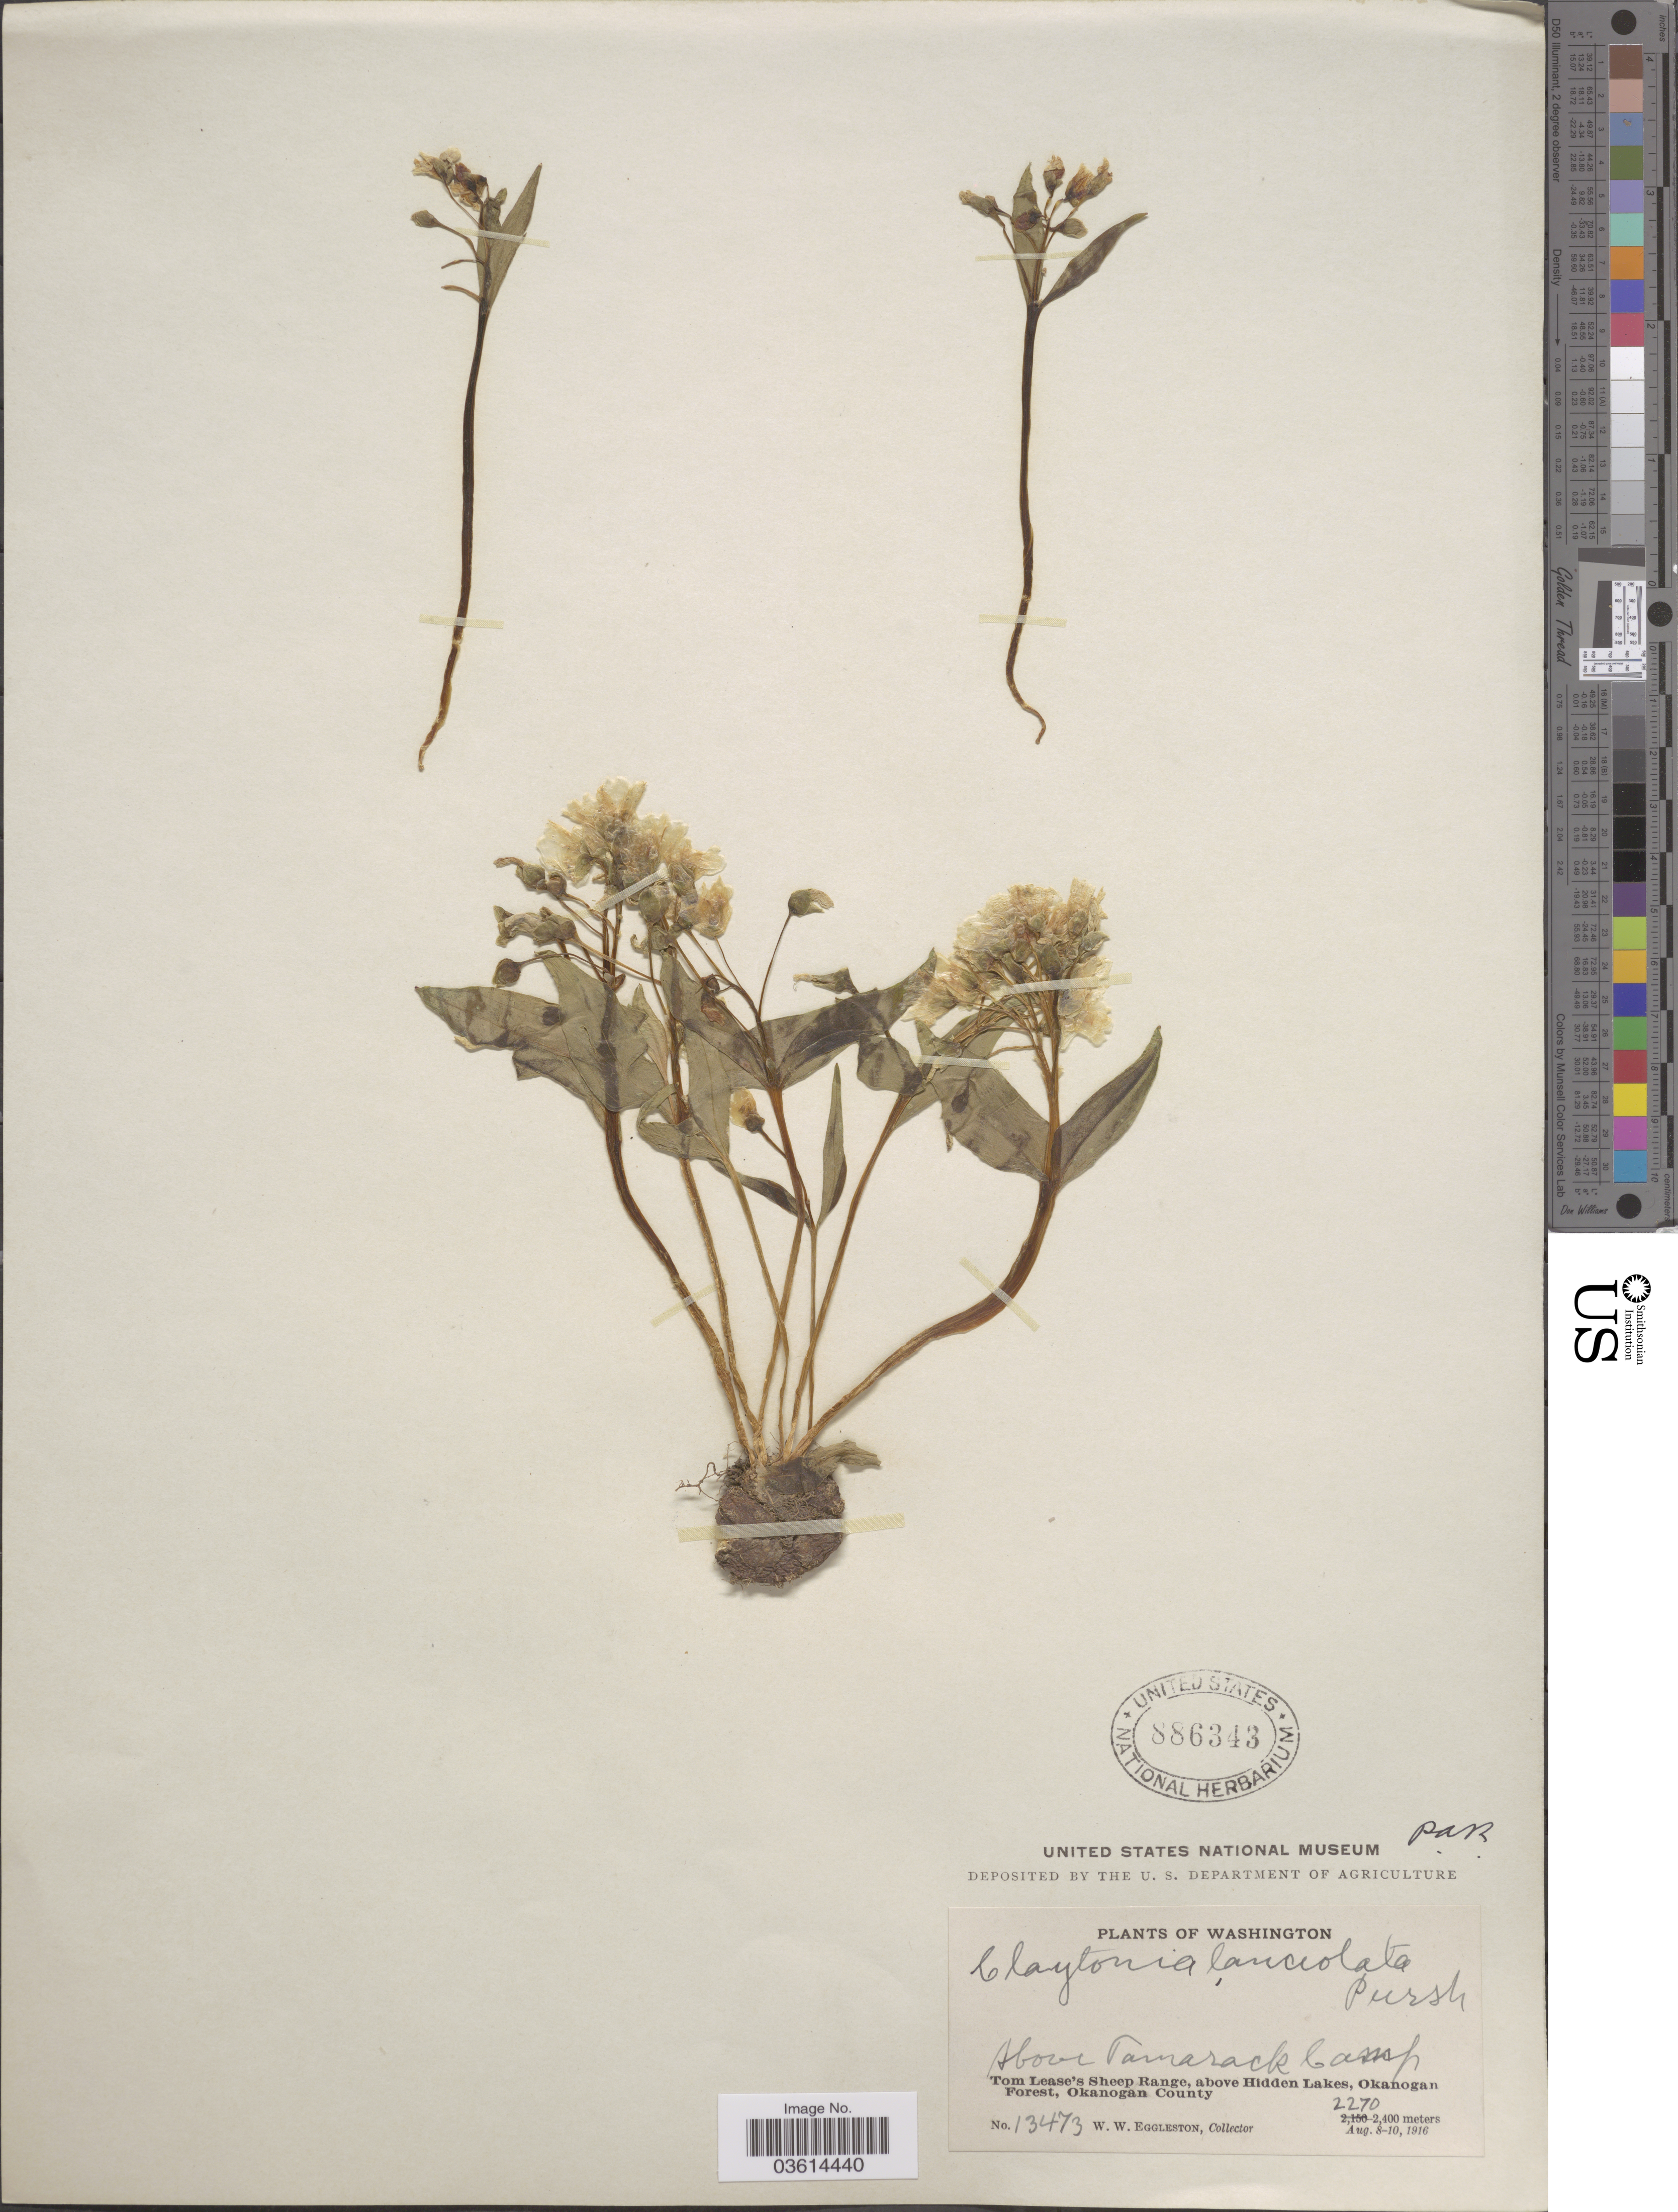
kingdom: Plantae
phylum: Tracheophyta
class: Magnoliopsida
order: Caryophyllales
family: Montiaceae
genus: Claytonia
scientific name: Claytonia lanceolata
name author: Pursh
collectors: W. W. Eggleston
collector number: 13473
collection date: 1916-08-08/1916-08-10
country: United States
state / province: Washington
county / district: Okanogan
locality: Above Tamarack Camp. Tom Lease's Sheep Range, above Hidden Lakes, Okanogan Forest, Okanogan County.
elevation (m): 2270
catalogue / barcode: US 886343